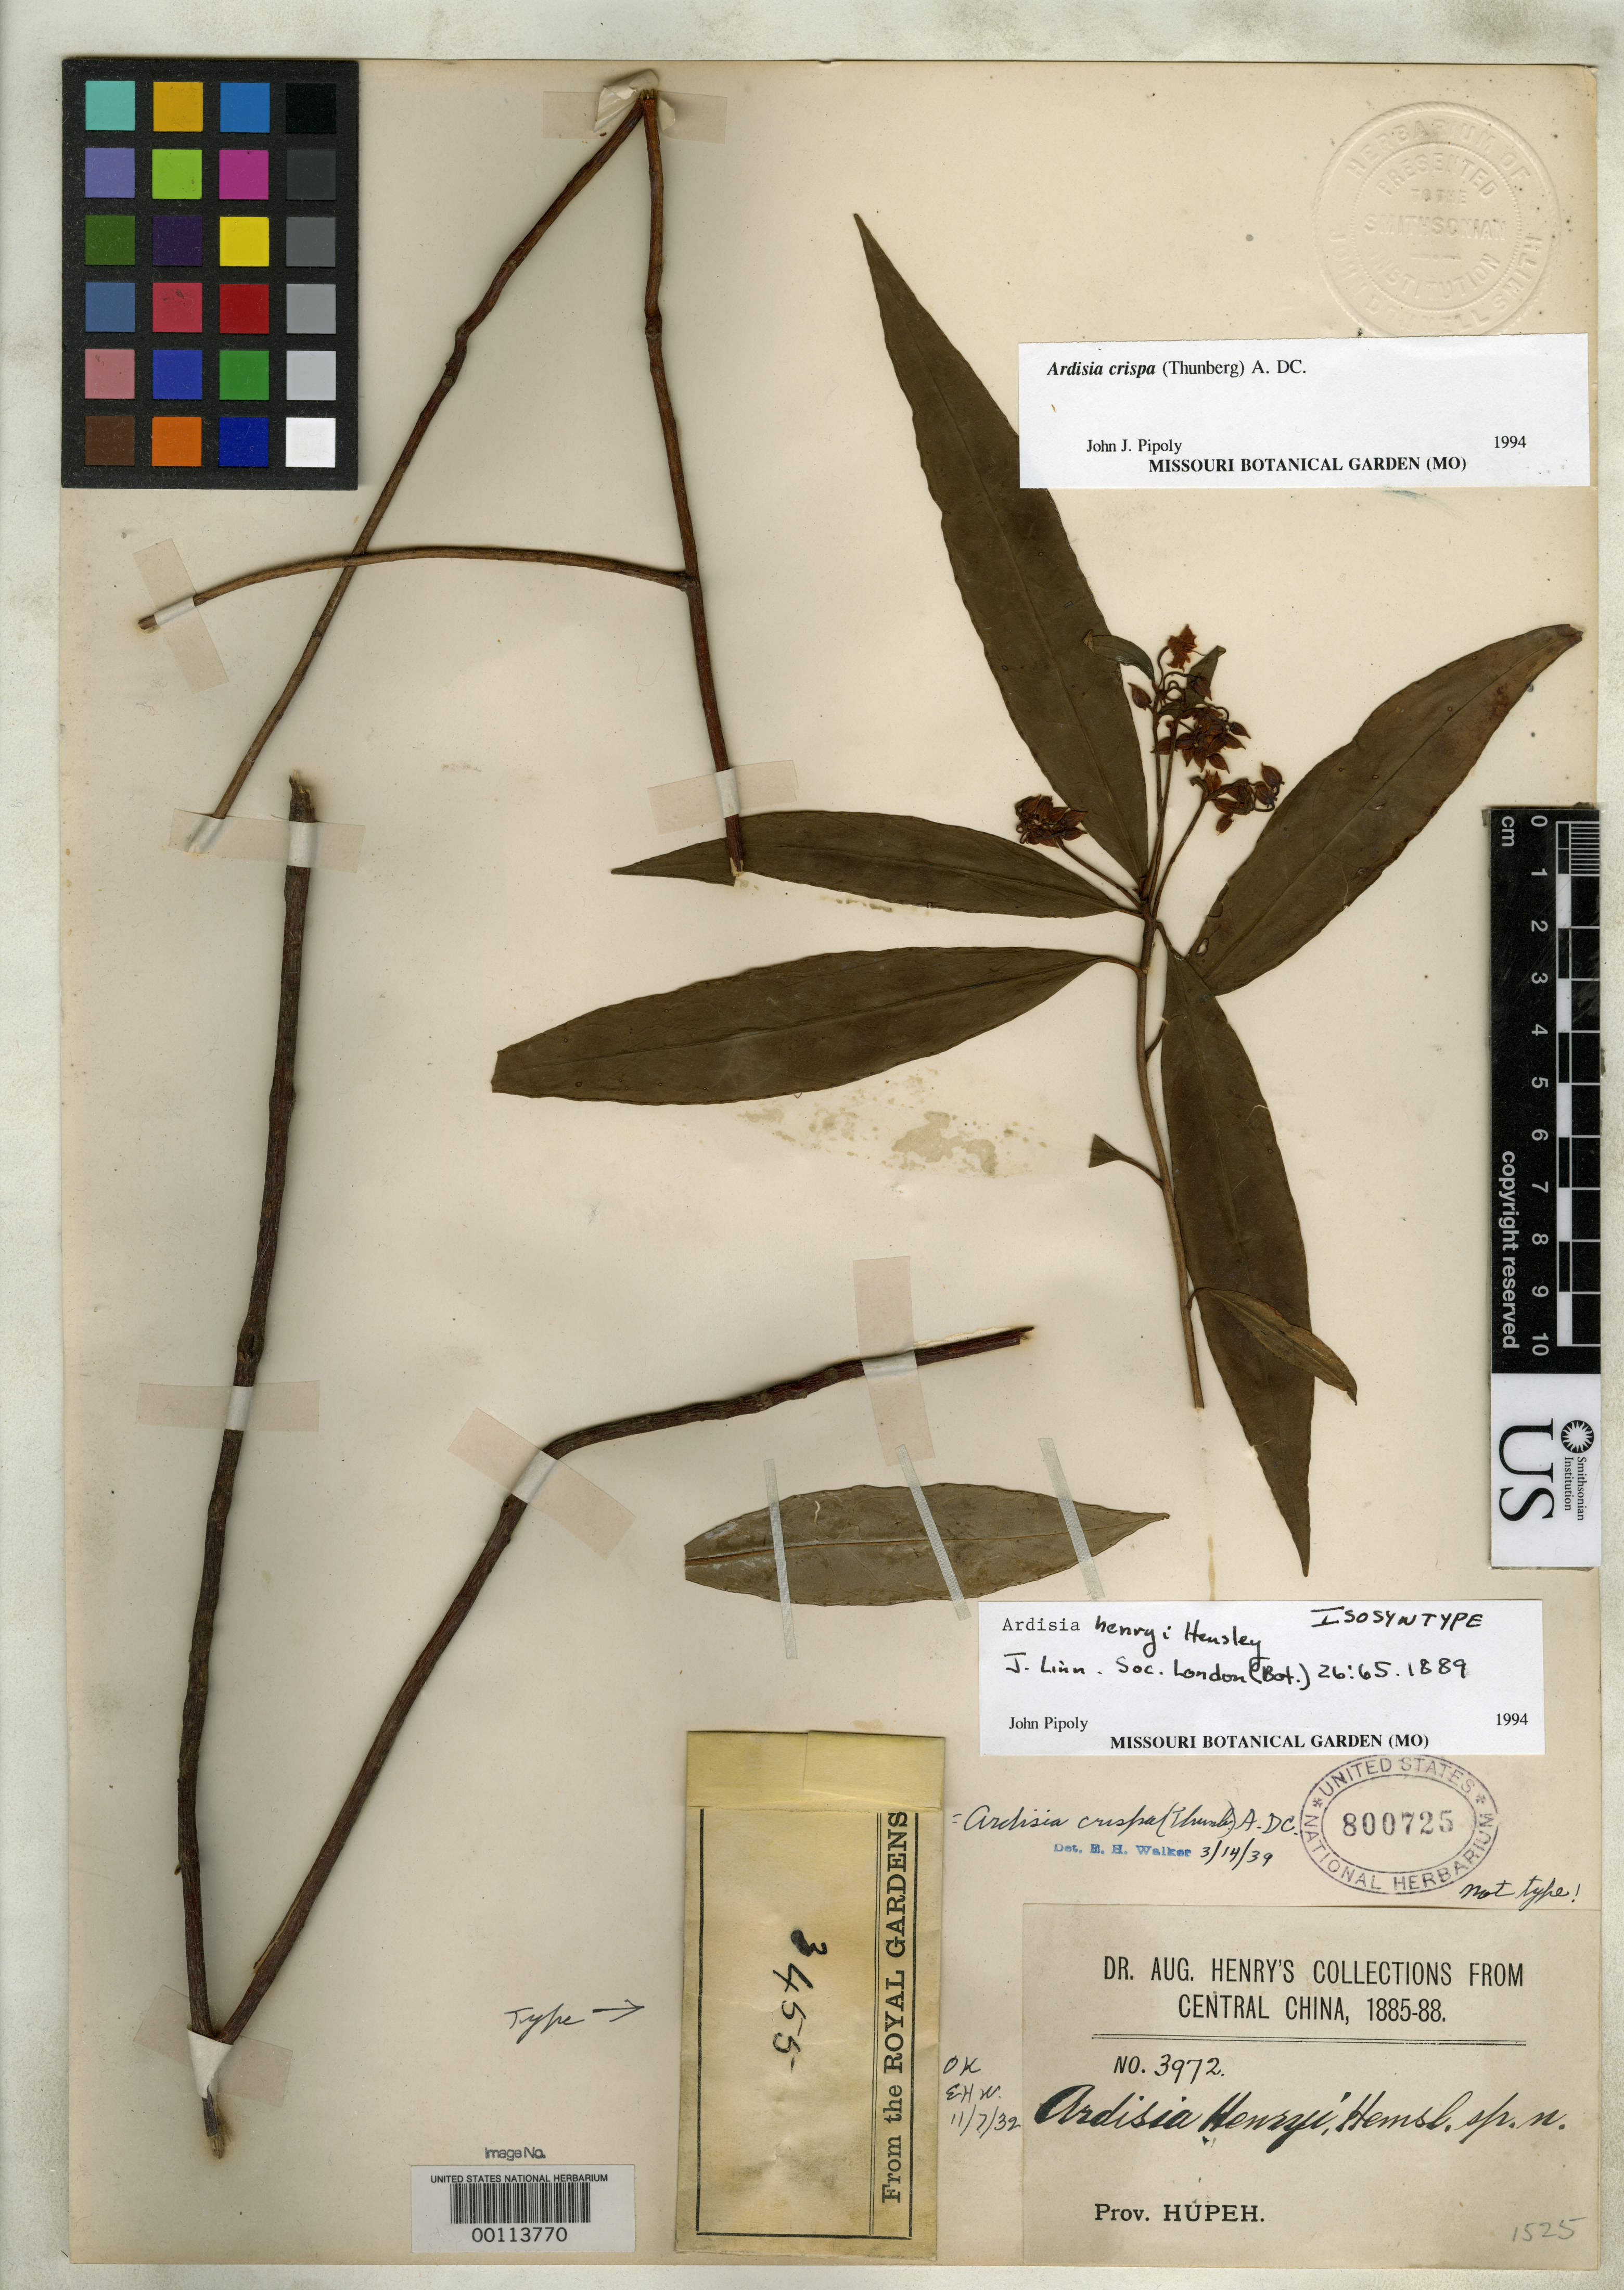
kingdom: Plantae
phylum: Tracheophyta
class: Magnoliopsida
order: Ericales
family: Primulaceae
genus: Ardisia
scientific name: Ardisia henryi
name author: Hemsl.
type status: Isosyntype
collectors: A. Henry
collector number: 3972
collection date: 1885/1888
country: China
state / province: Hubei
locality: Central China. Prov. Hupeh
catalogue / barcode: US 800725